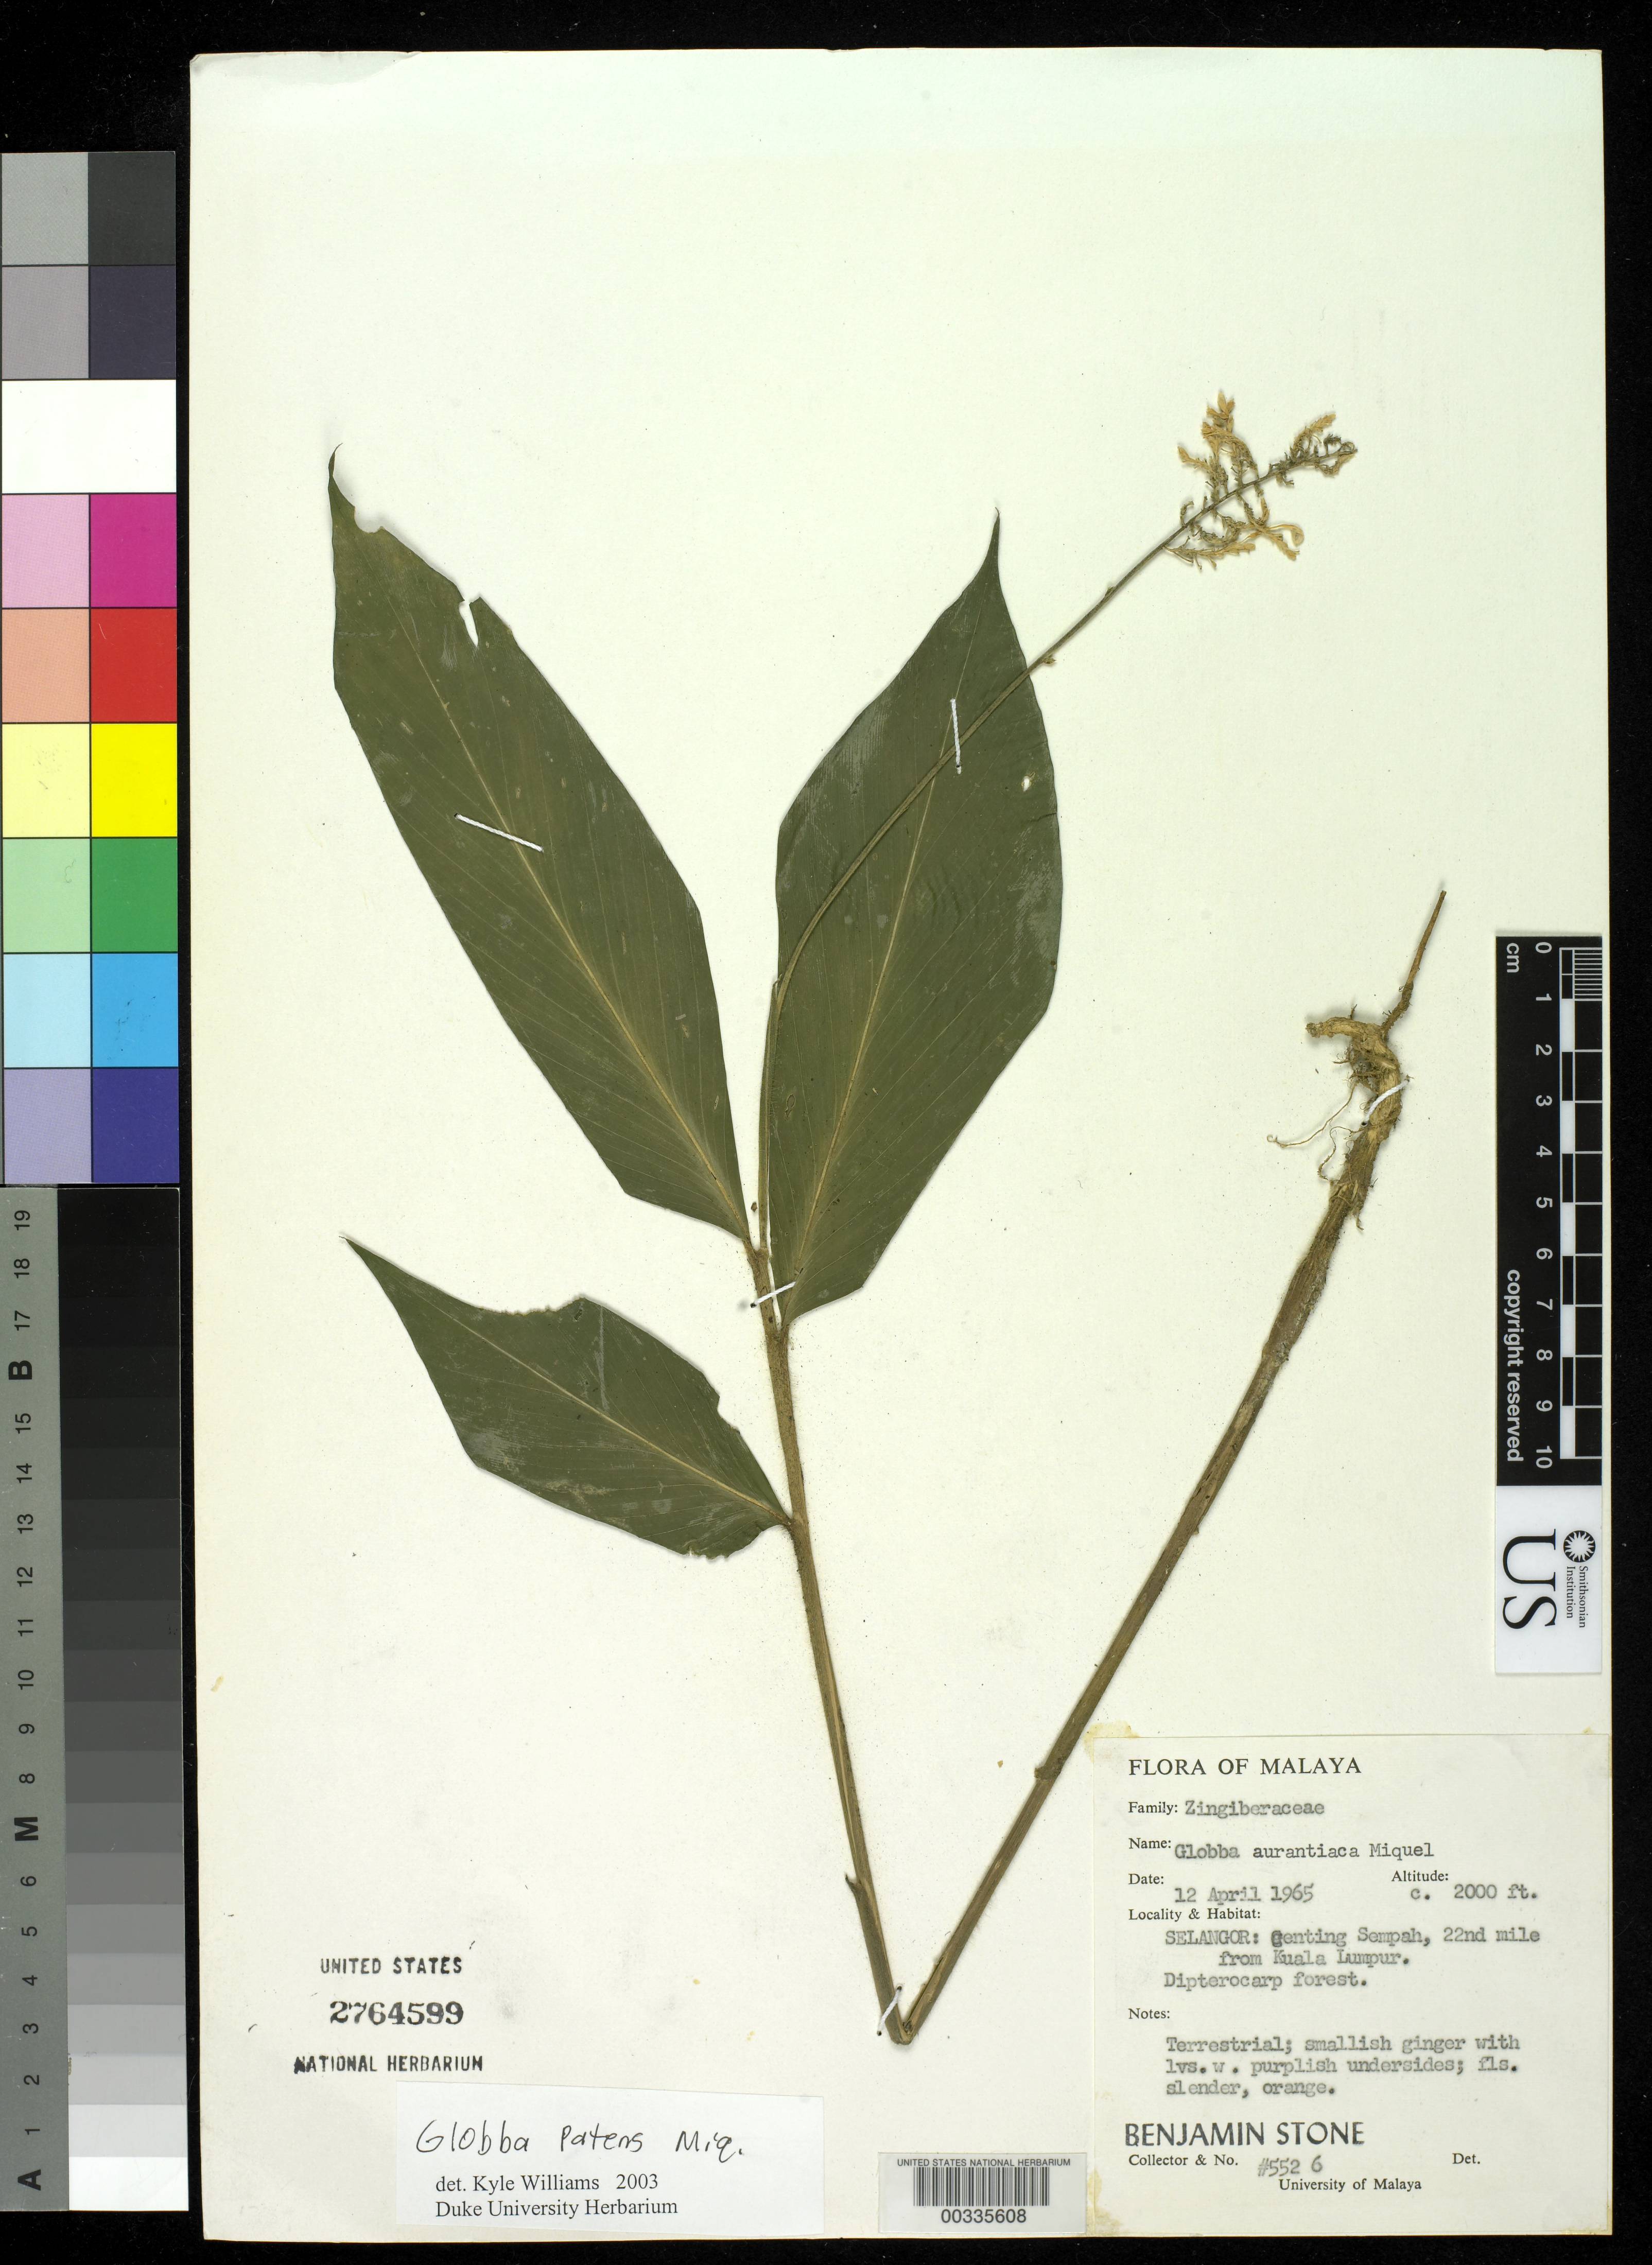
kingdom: Plantae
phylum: Tracheophyta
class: Liliopsida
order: Zingiberales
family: Zingiberaceae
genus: Globba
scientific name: Globba patens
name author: Miq.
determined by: Williams, K. J.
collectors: B. C. Stone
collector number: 5526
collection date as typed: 12 Apr 1965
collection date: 1965-04-12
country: Malaysia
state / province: Selangor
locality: Centing sempah, 22nd mi from kuala lumpur [Malay Peninsula]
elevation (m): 610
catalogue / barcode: US 2764599